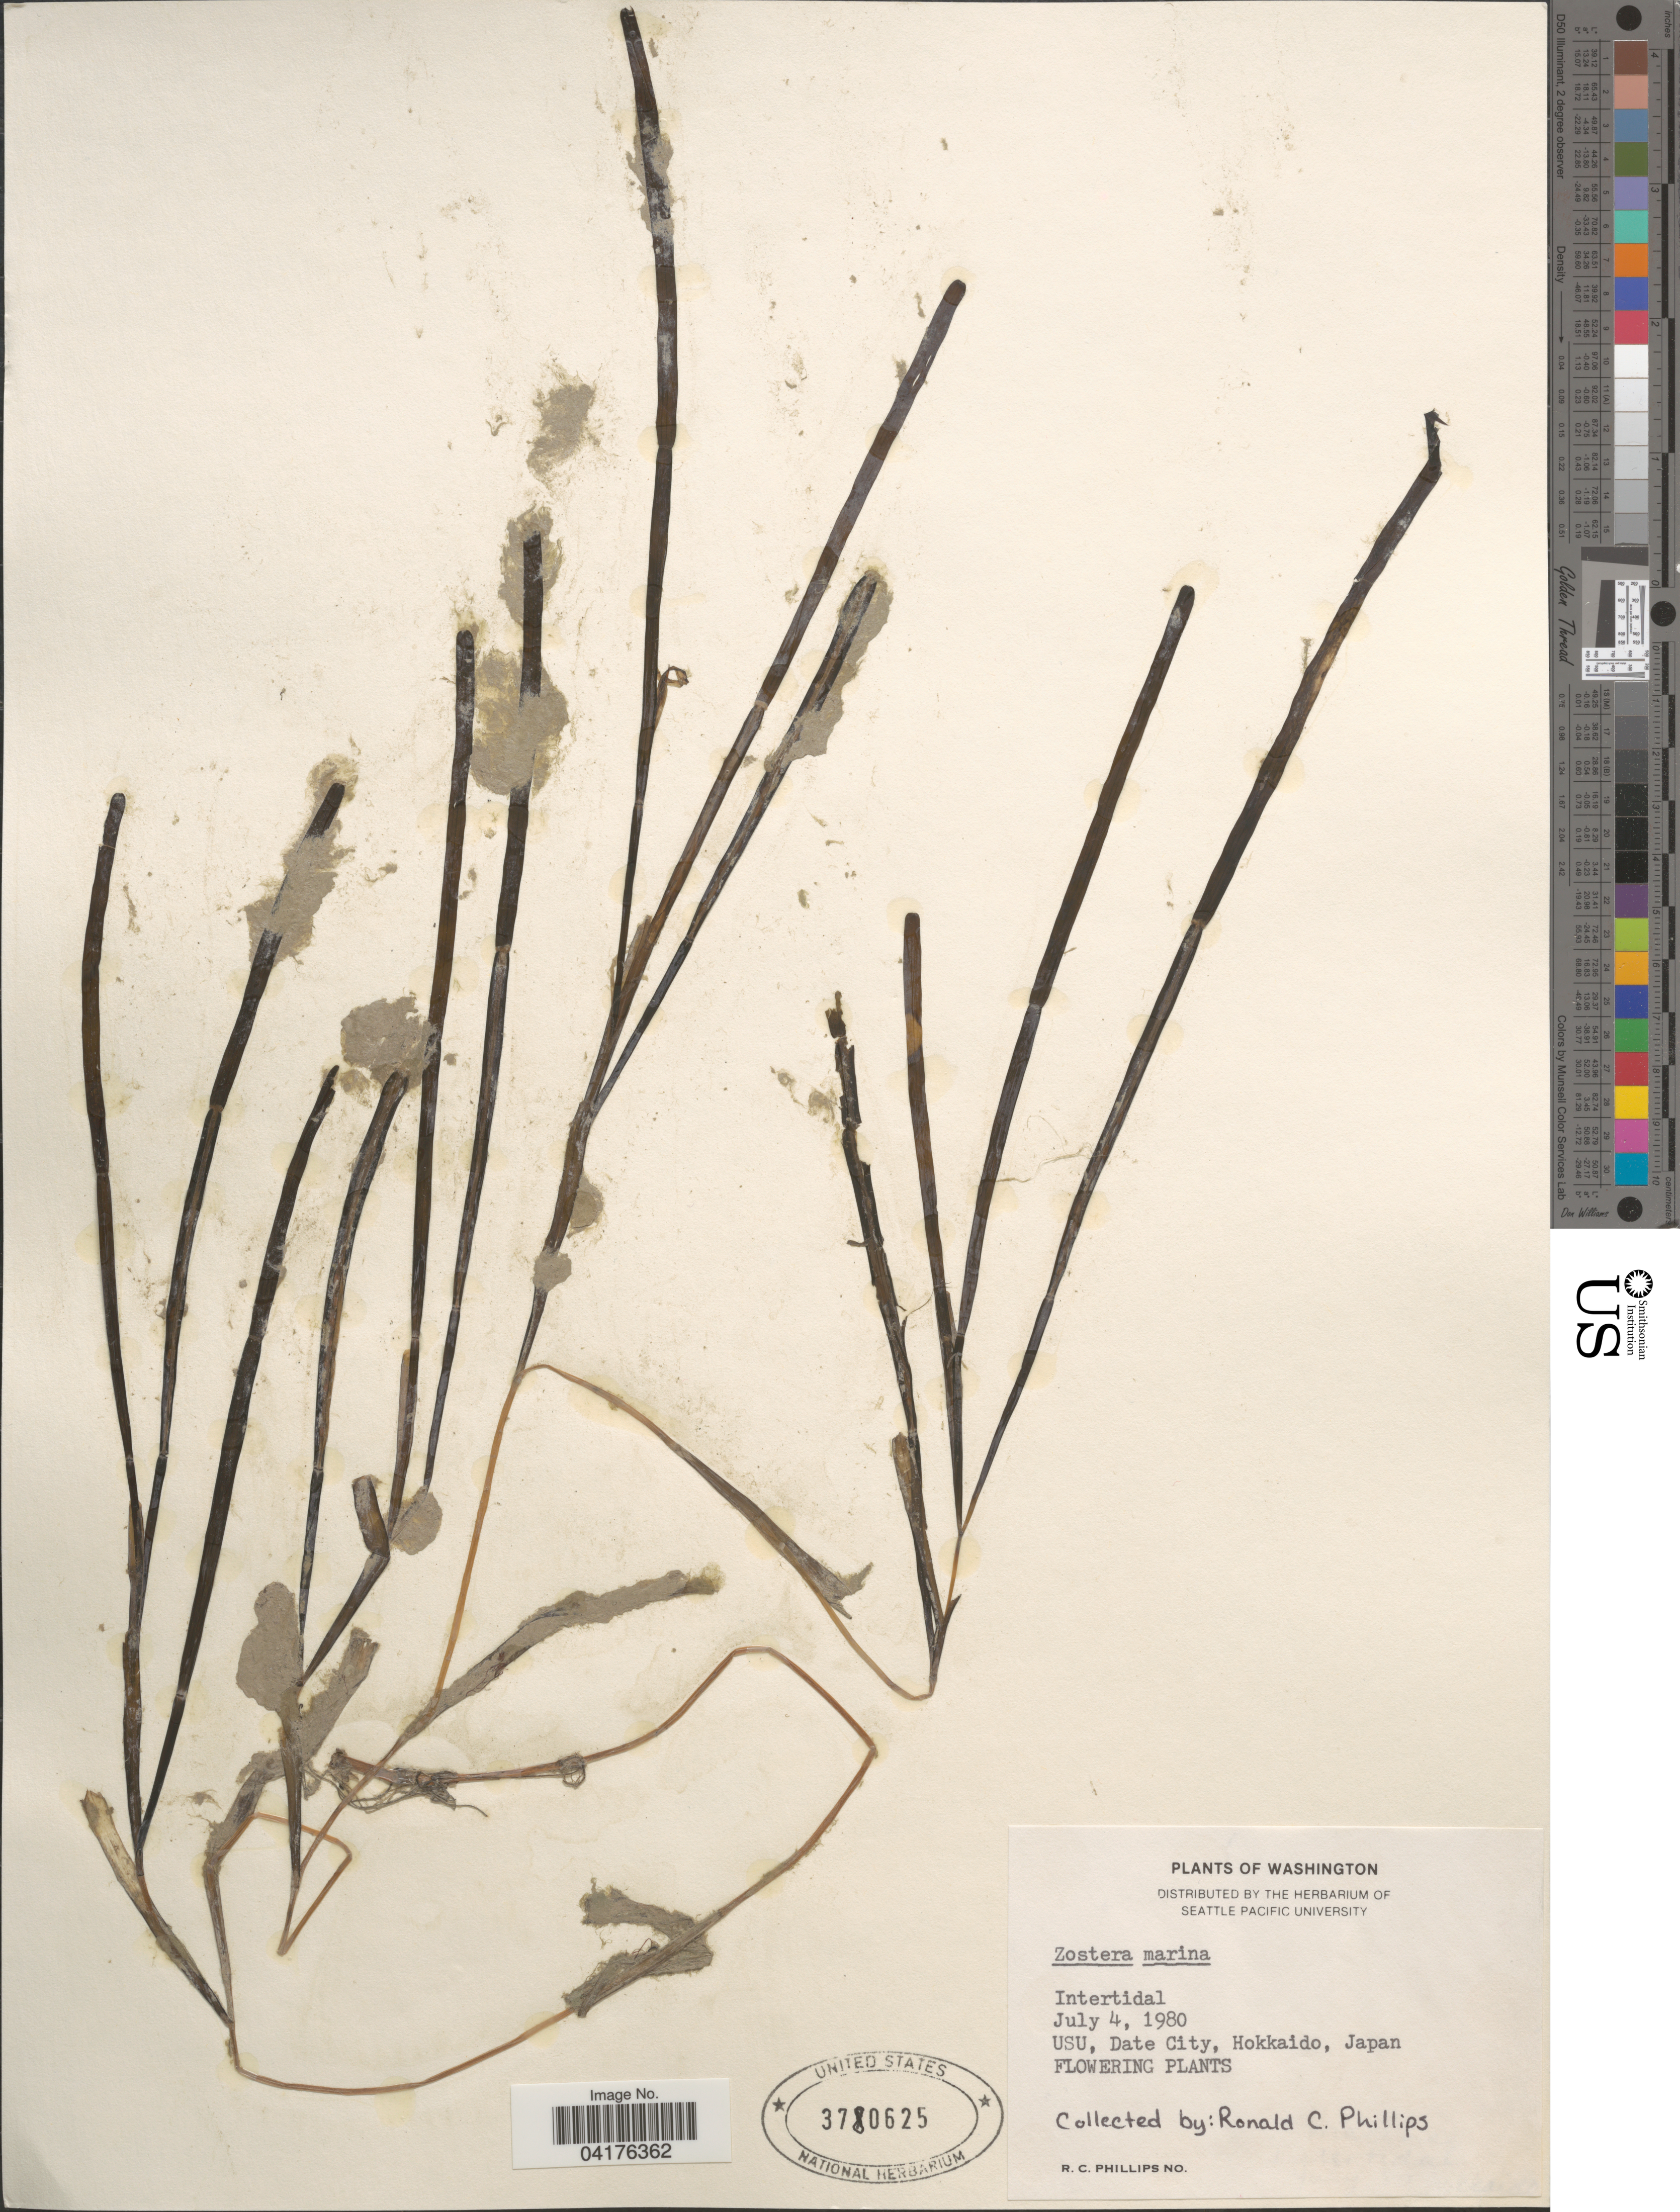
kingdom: Plantae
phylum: Tracheophyta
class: Liliopsida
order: Alismatales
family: Zosteraceae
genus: Zostera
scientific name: Zostera marina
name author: L.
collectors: R. C. Phillips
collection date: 1980-07-04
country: Japan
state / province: Hokkaidō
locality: USU, Date City, Hokkaido.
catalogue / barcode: US 3780625